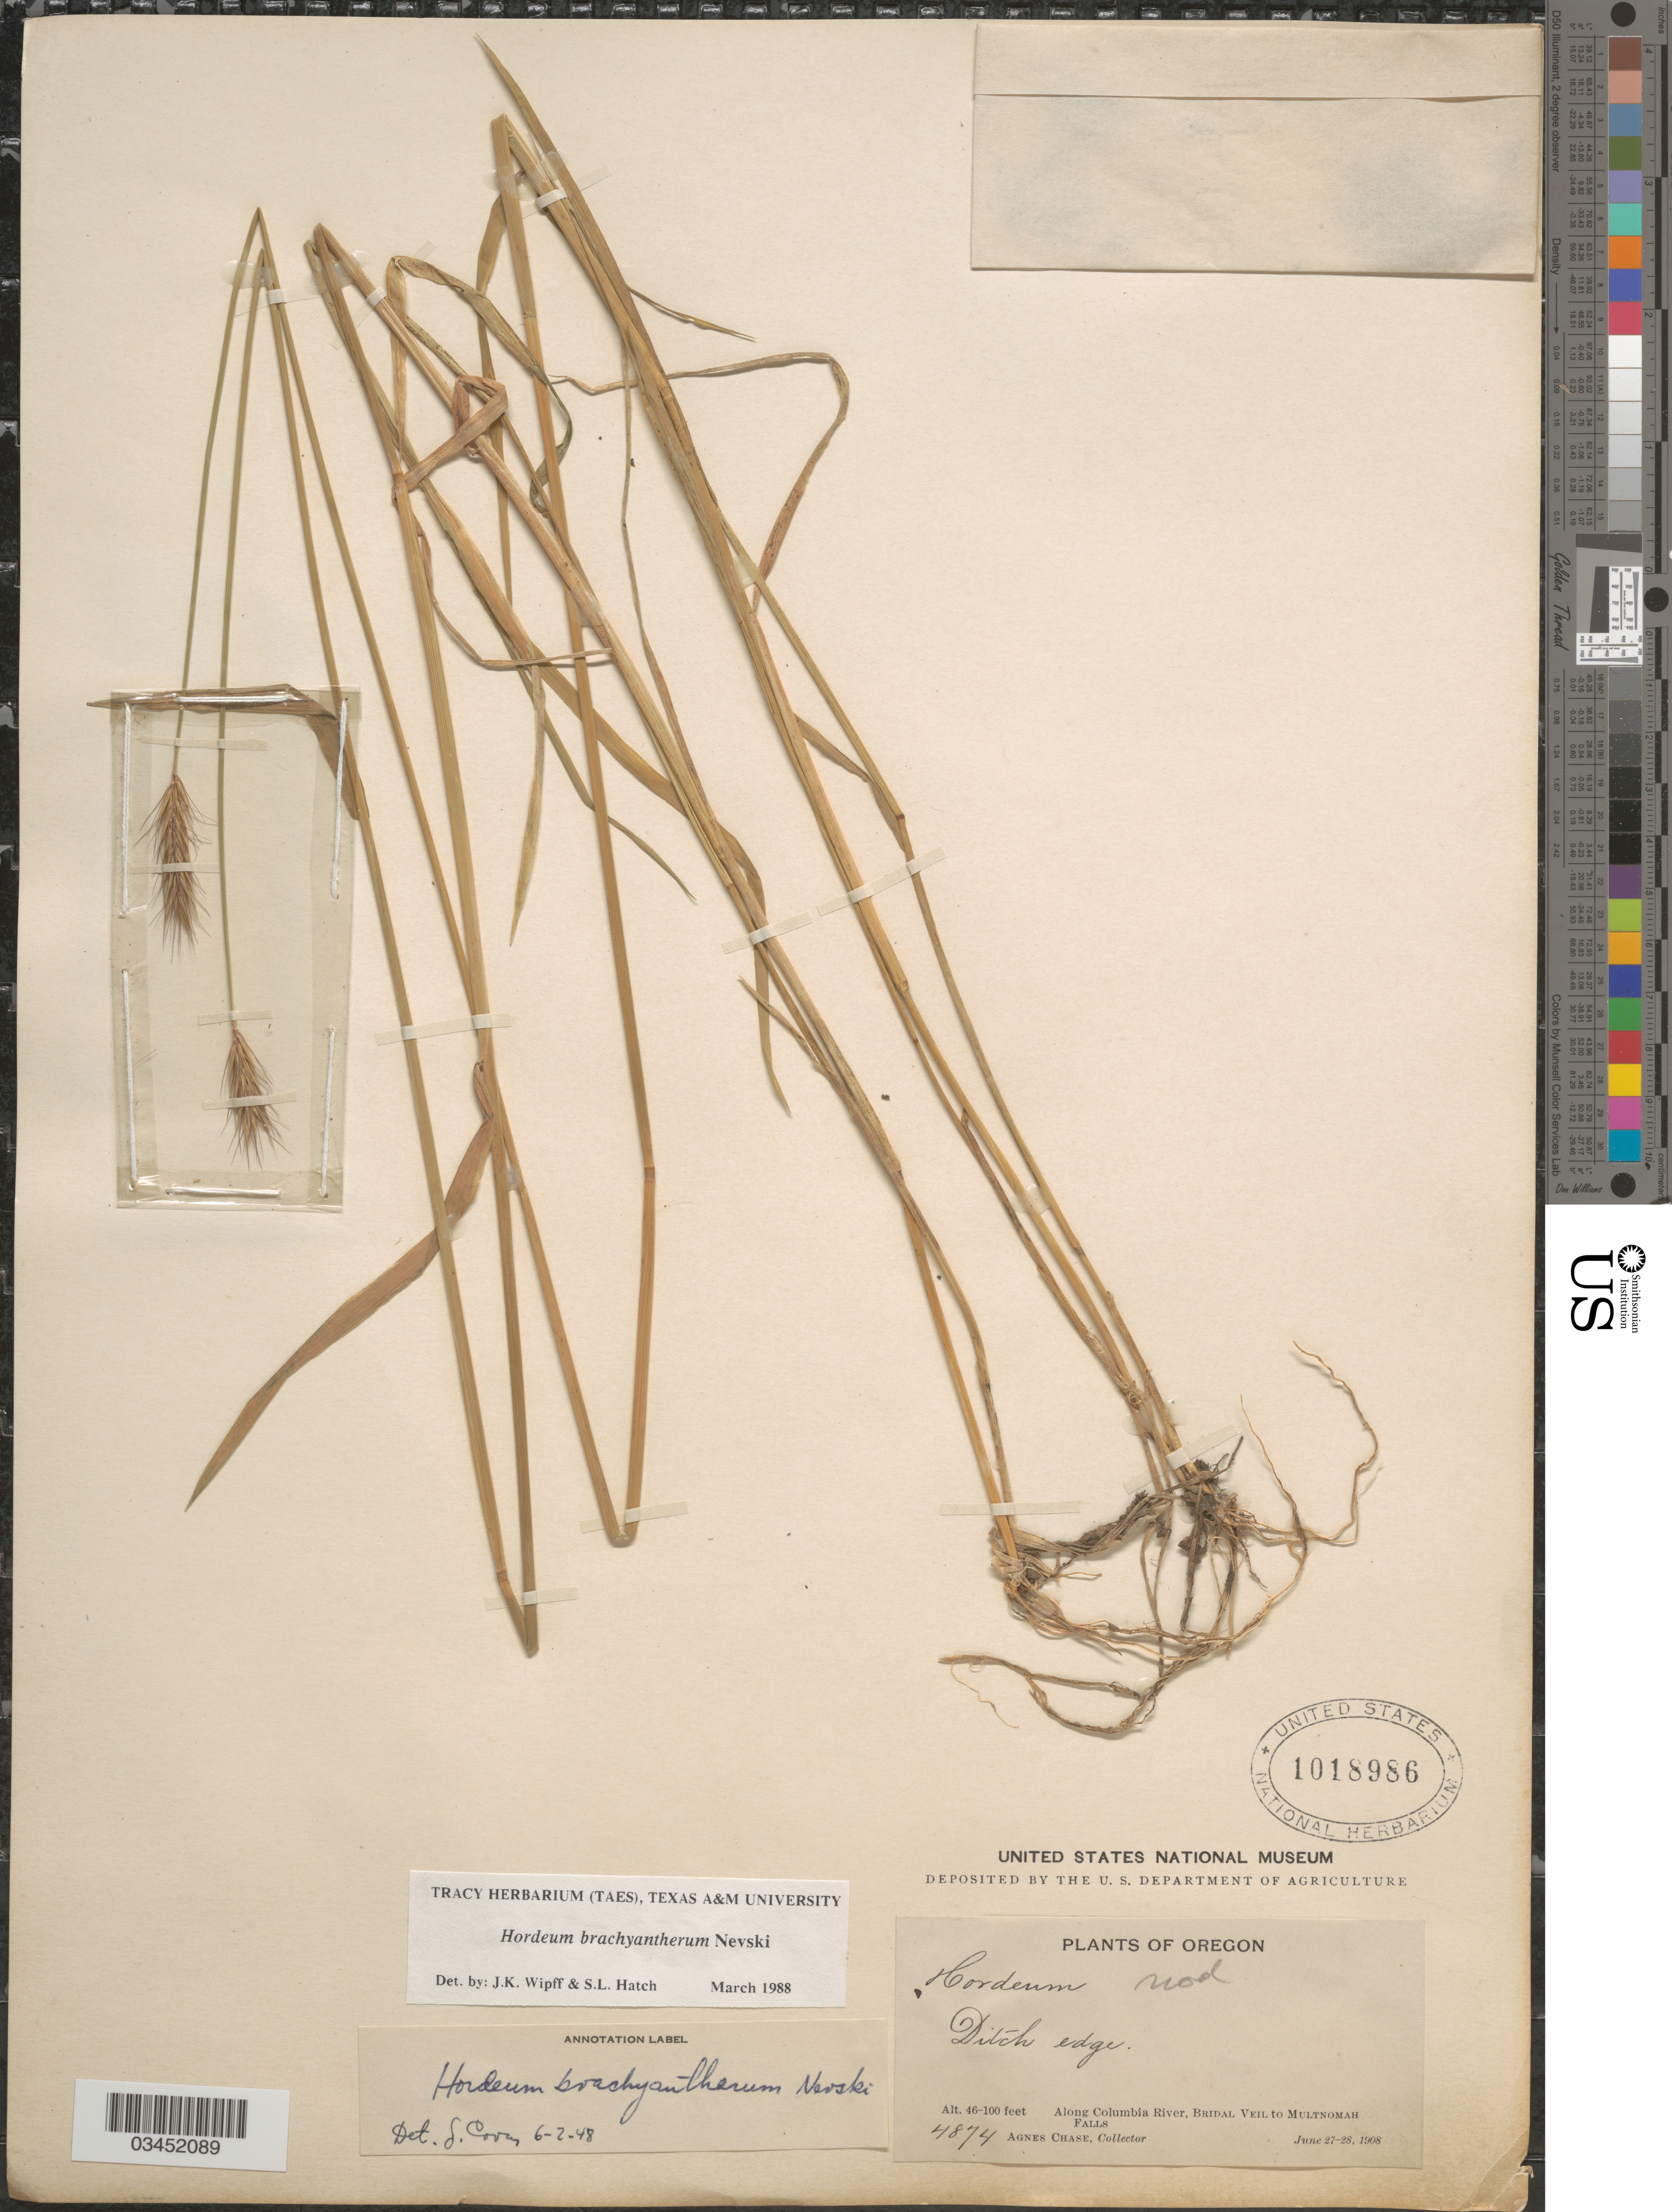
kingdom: Plantae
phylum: Tracheophyta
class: Liliopsida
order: Poales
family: Poaceae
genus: Hordeum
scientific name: Hordeum brachyantherum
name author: Nevski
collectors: A. Chase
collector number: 4874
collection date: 1908-06-27/1908-06-28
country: United States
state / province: Oregon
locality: Ditch edge. Along Columbia River, Bridal Veil to Multnomah Falls.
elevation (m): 14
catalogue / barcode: US 1018986